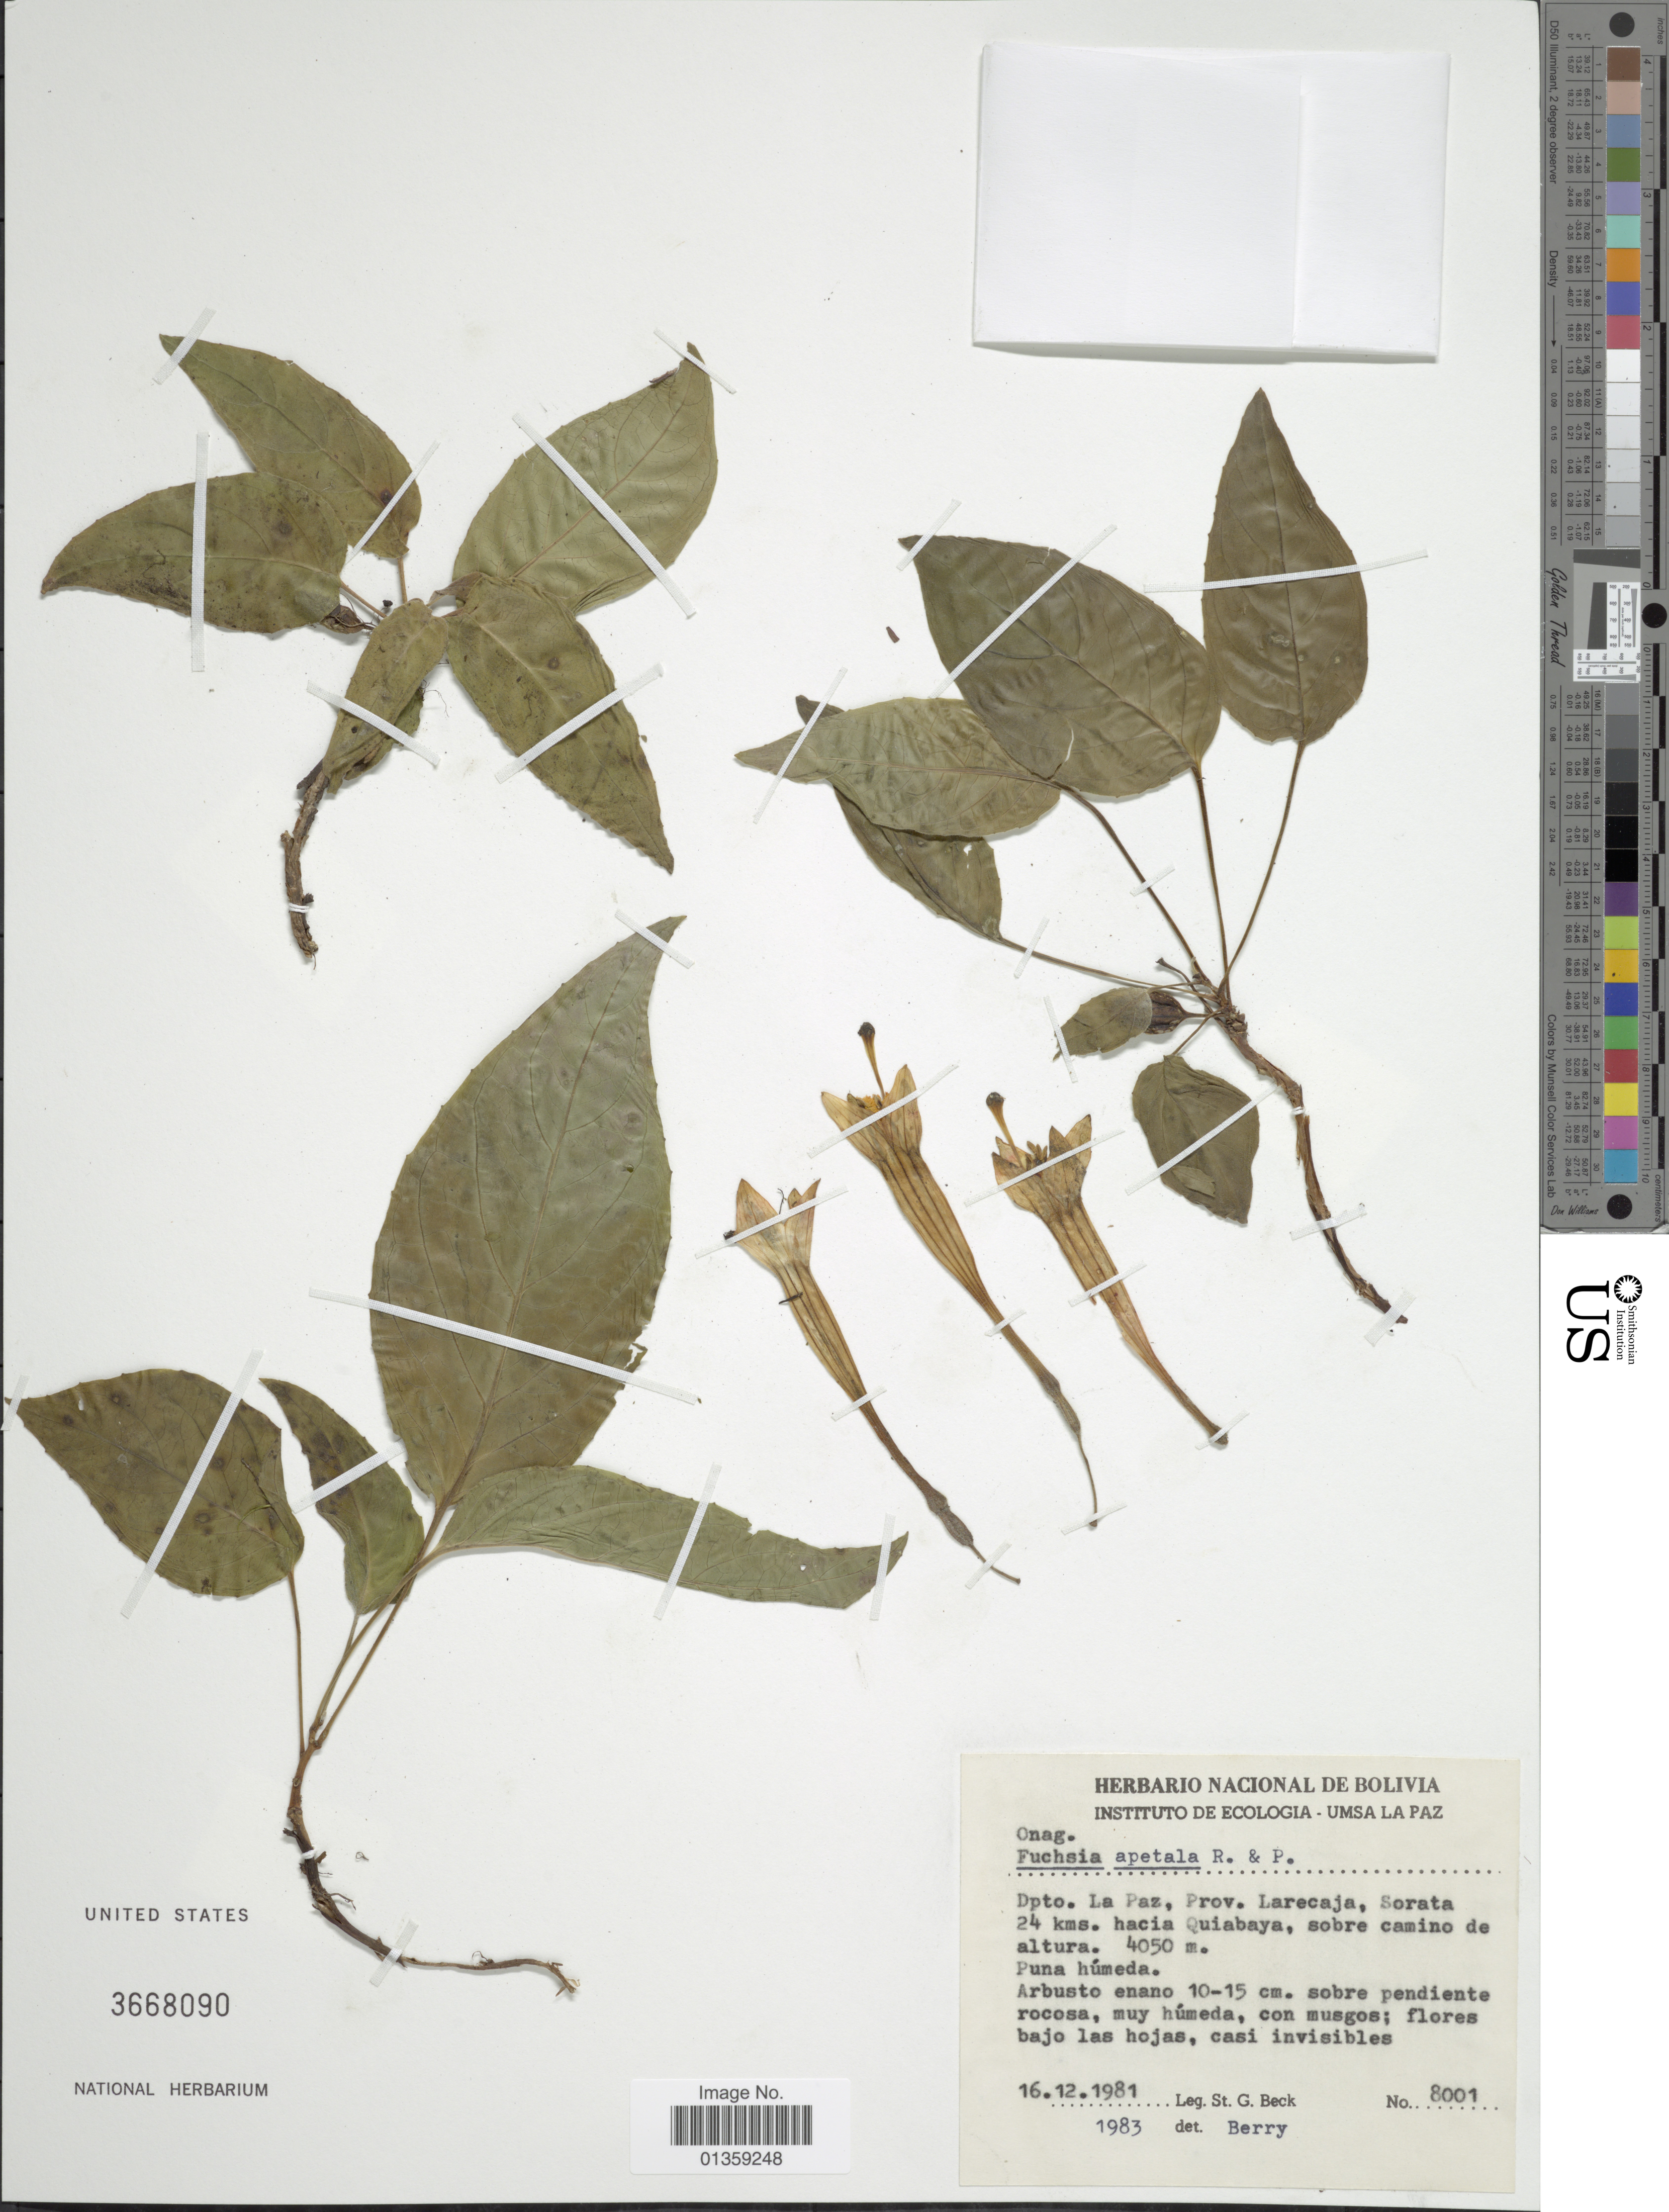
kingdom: Plantae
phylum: Tracheophyta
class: Magnoliopsida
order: Myrtales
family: Onagraceae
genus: Fuchsia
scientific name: Fuchsia apetala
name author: Ruiz & Pav.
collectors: S. G. Beck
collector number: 8001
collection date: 1981-12-16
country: Bolivia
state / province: La Paz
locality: Prov. Larecaja, Sorata 24 kms. hacia Quiabaya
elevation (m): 4050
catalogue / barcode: US 3668090